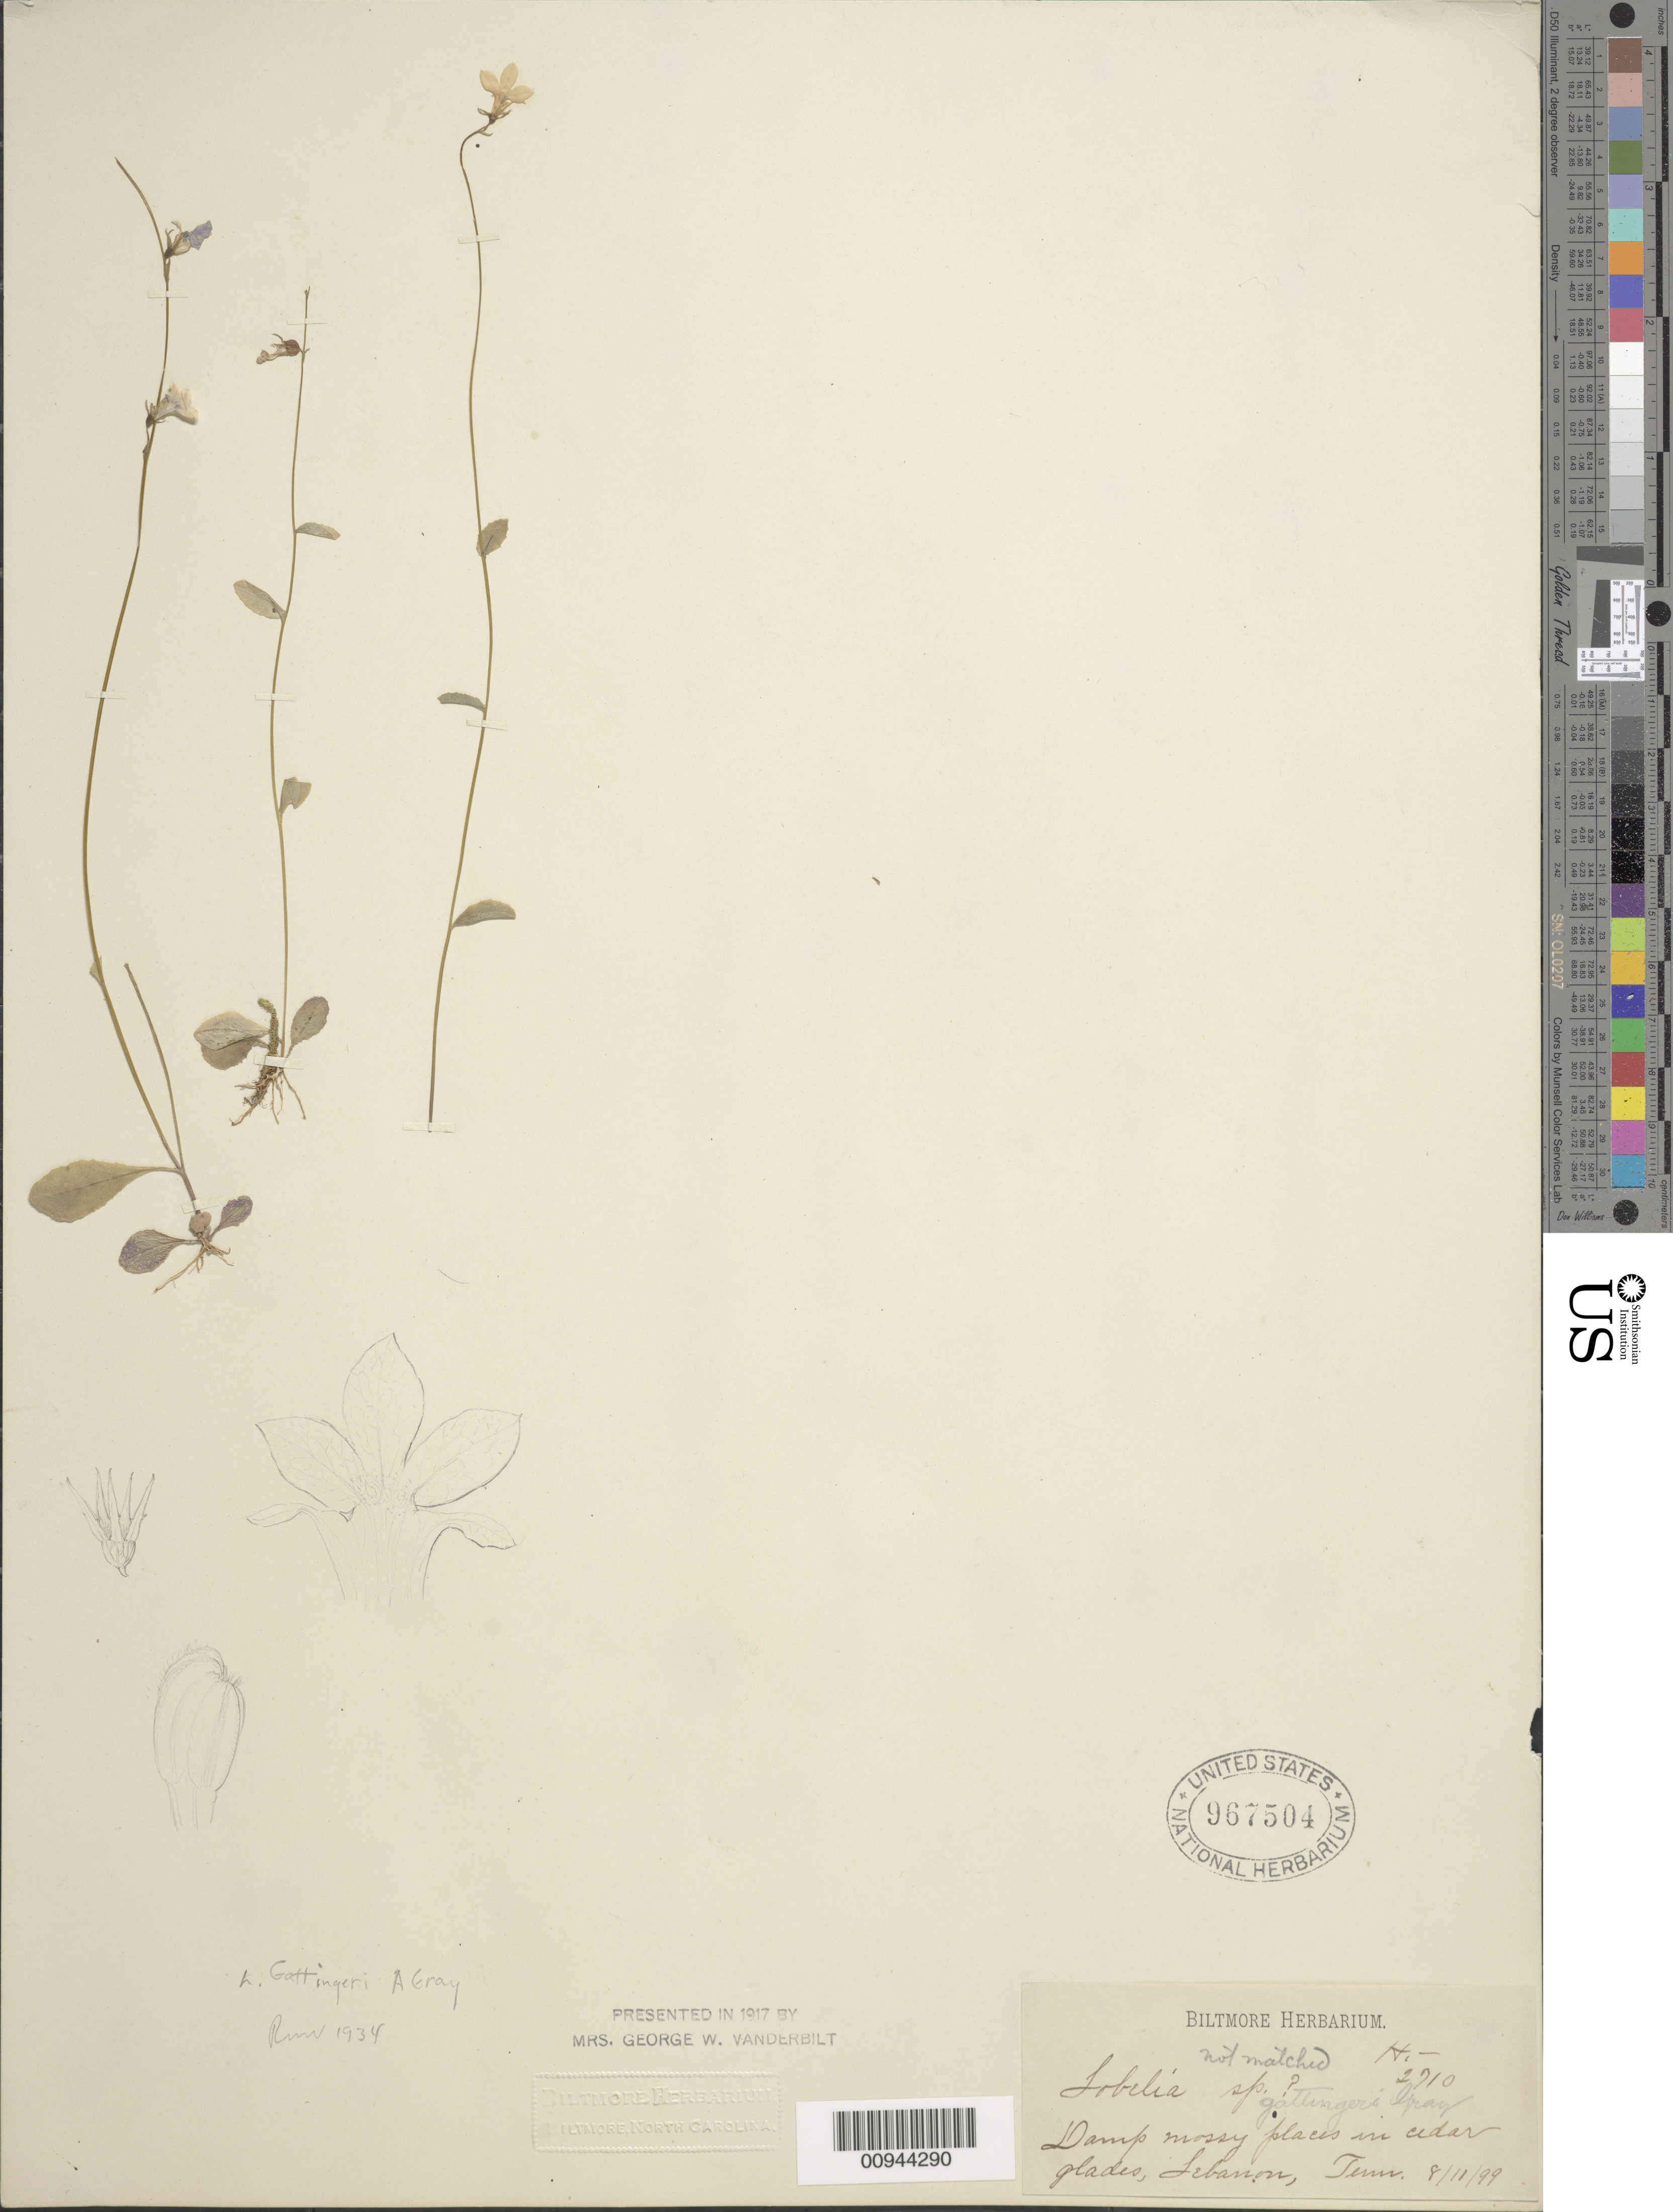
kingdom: Plantae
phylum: Tracheophyta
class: Magnoliopsida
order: Asterales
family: Campanulaceae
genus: Lobelia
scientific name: Lobelia gattingeri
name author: A. Gray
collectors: ex herb. Biltmore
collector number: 2710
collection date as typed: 8/11/99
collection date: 1899-08-11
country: United States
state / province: Tennessee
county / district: Wilson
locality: Lebanon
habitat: damp mossy places in cedar glades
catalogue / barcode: US 967504